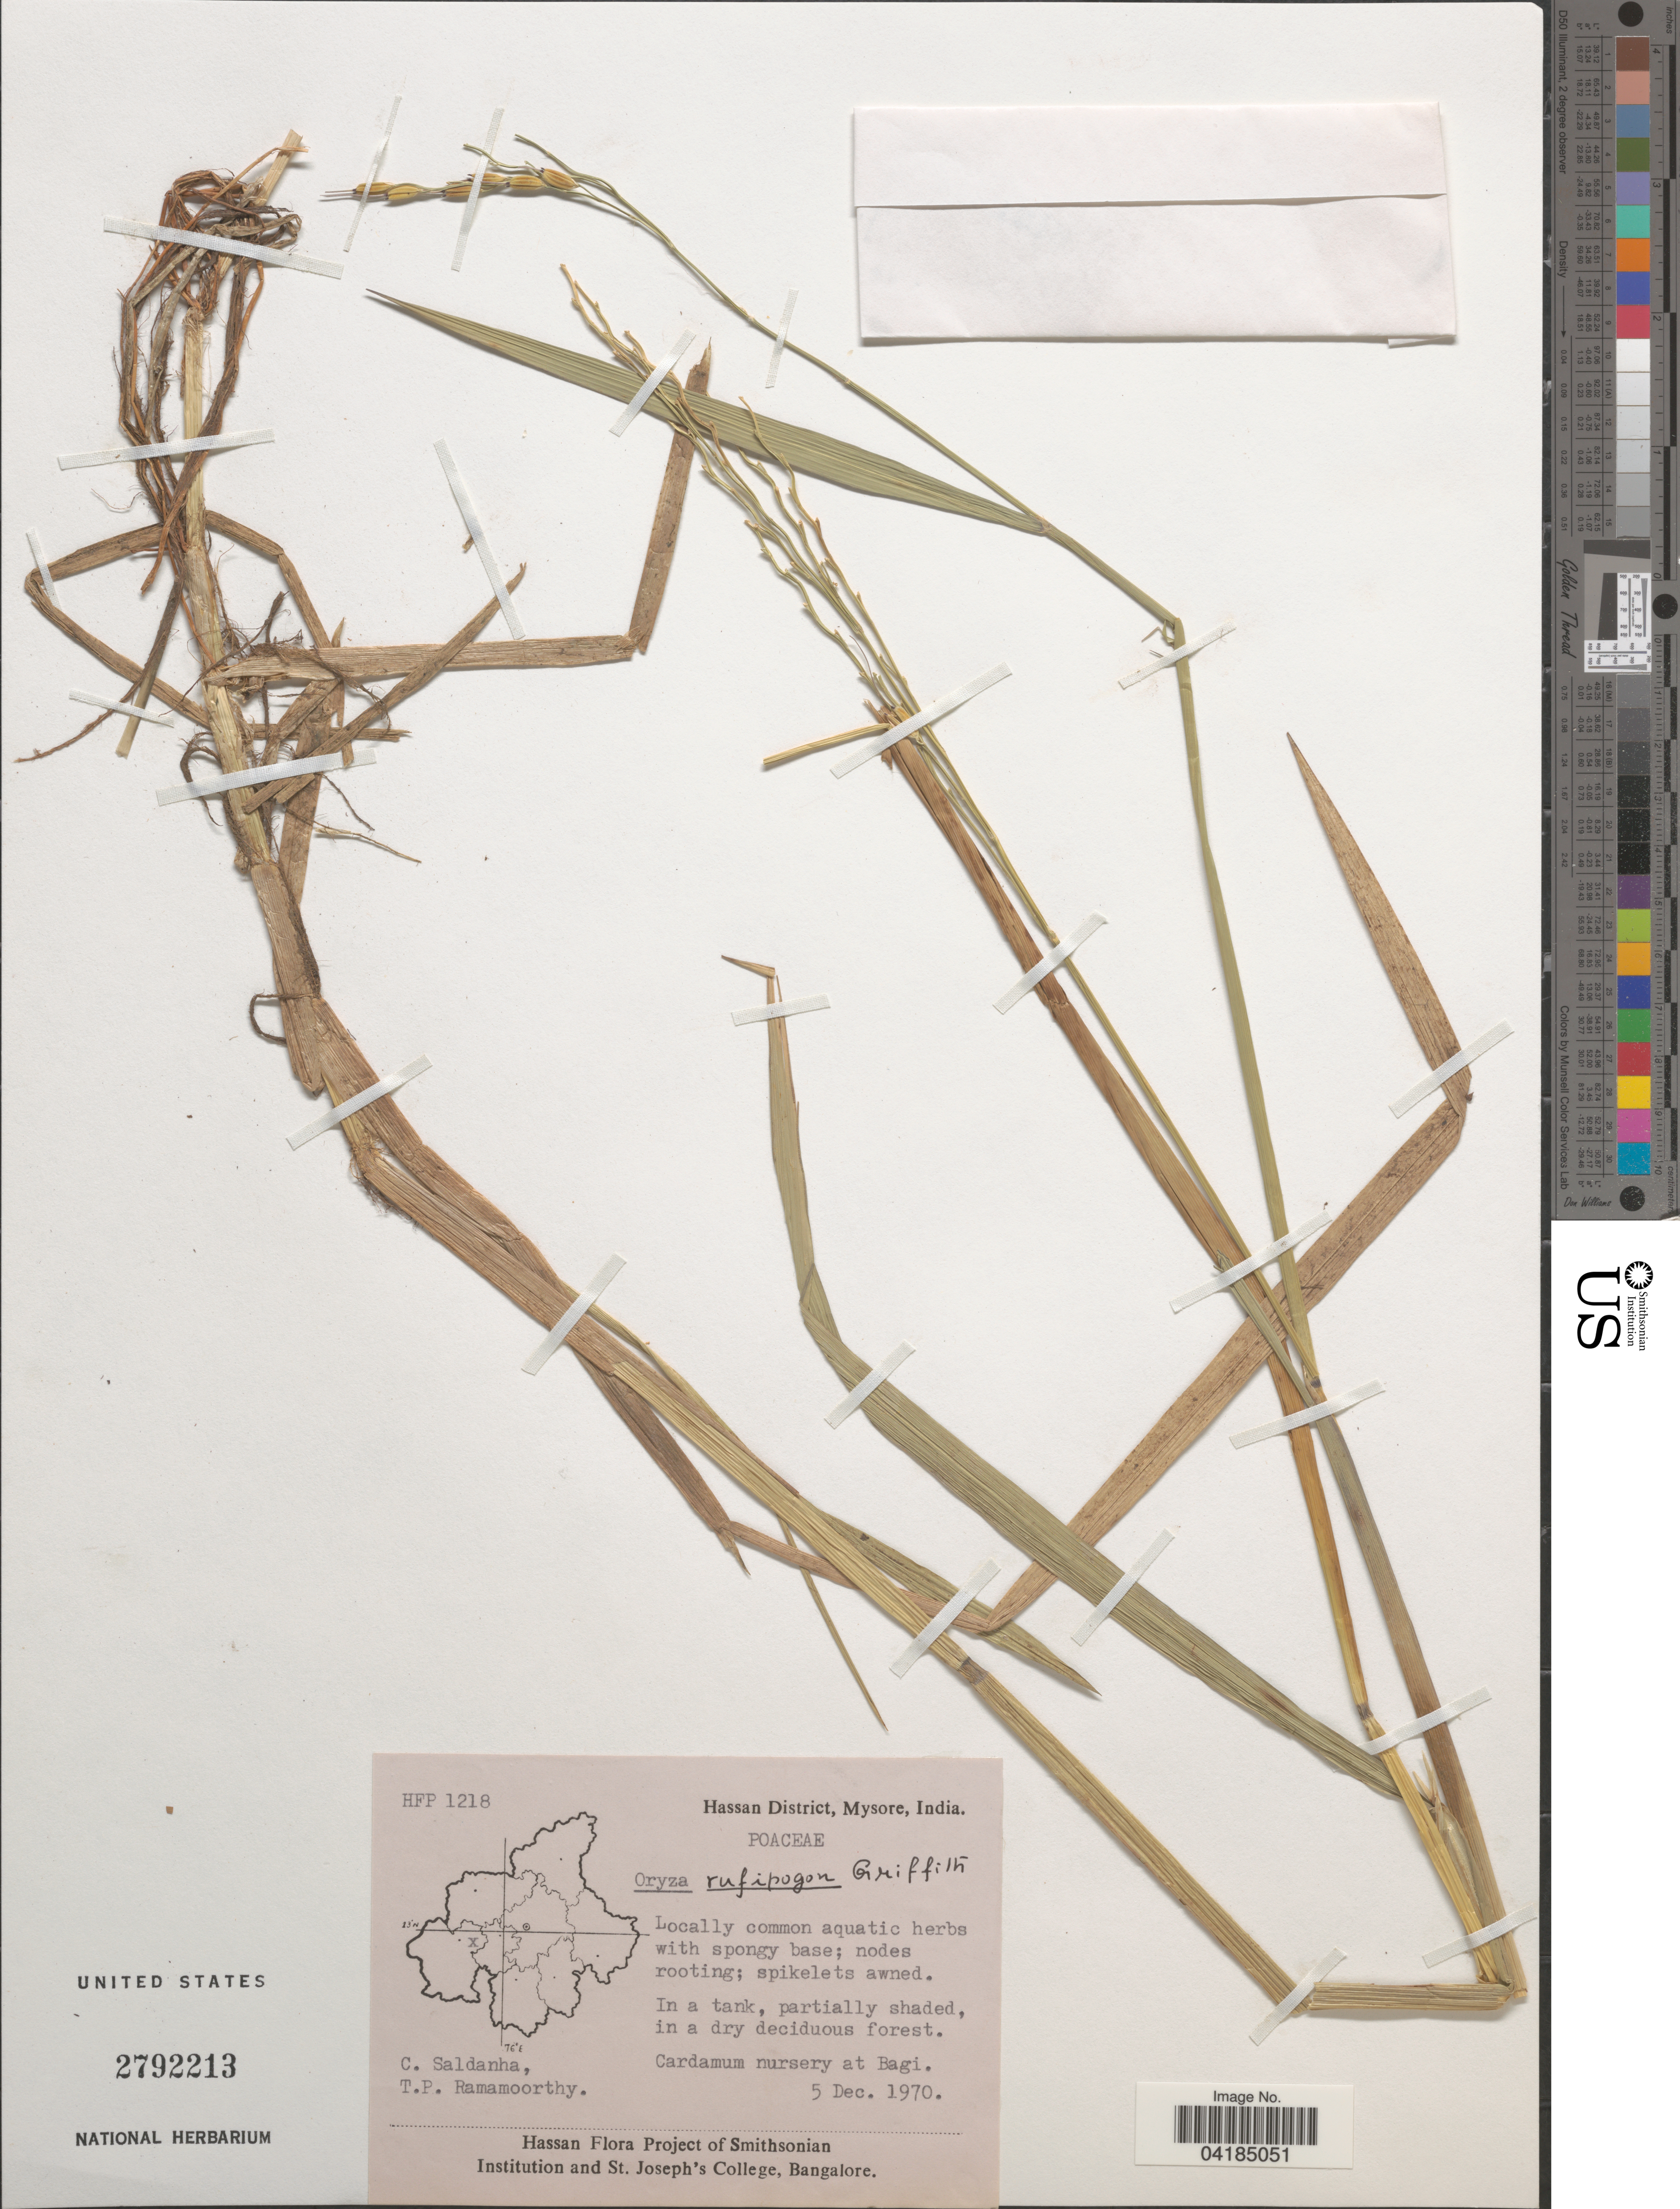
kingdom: Plantae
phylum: Tracheophyta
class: Liliopsida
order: Poales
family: Poaceae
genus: Oryza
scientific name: Oryza rufipogon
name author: Griffith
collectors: C. Saldanha & T. P. Ramamoorthy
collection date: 1970-12-05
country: India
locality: Hassan District, Mysore. Cardamum nursery at Bagi.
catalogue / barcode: US 2792213